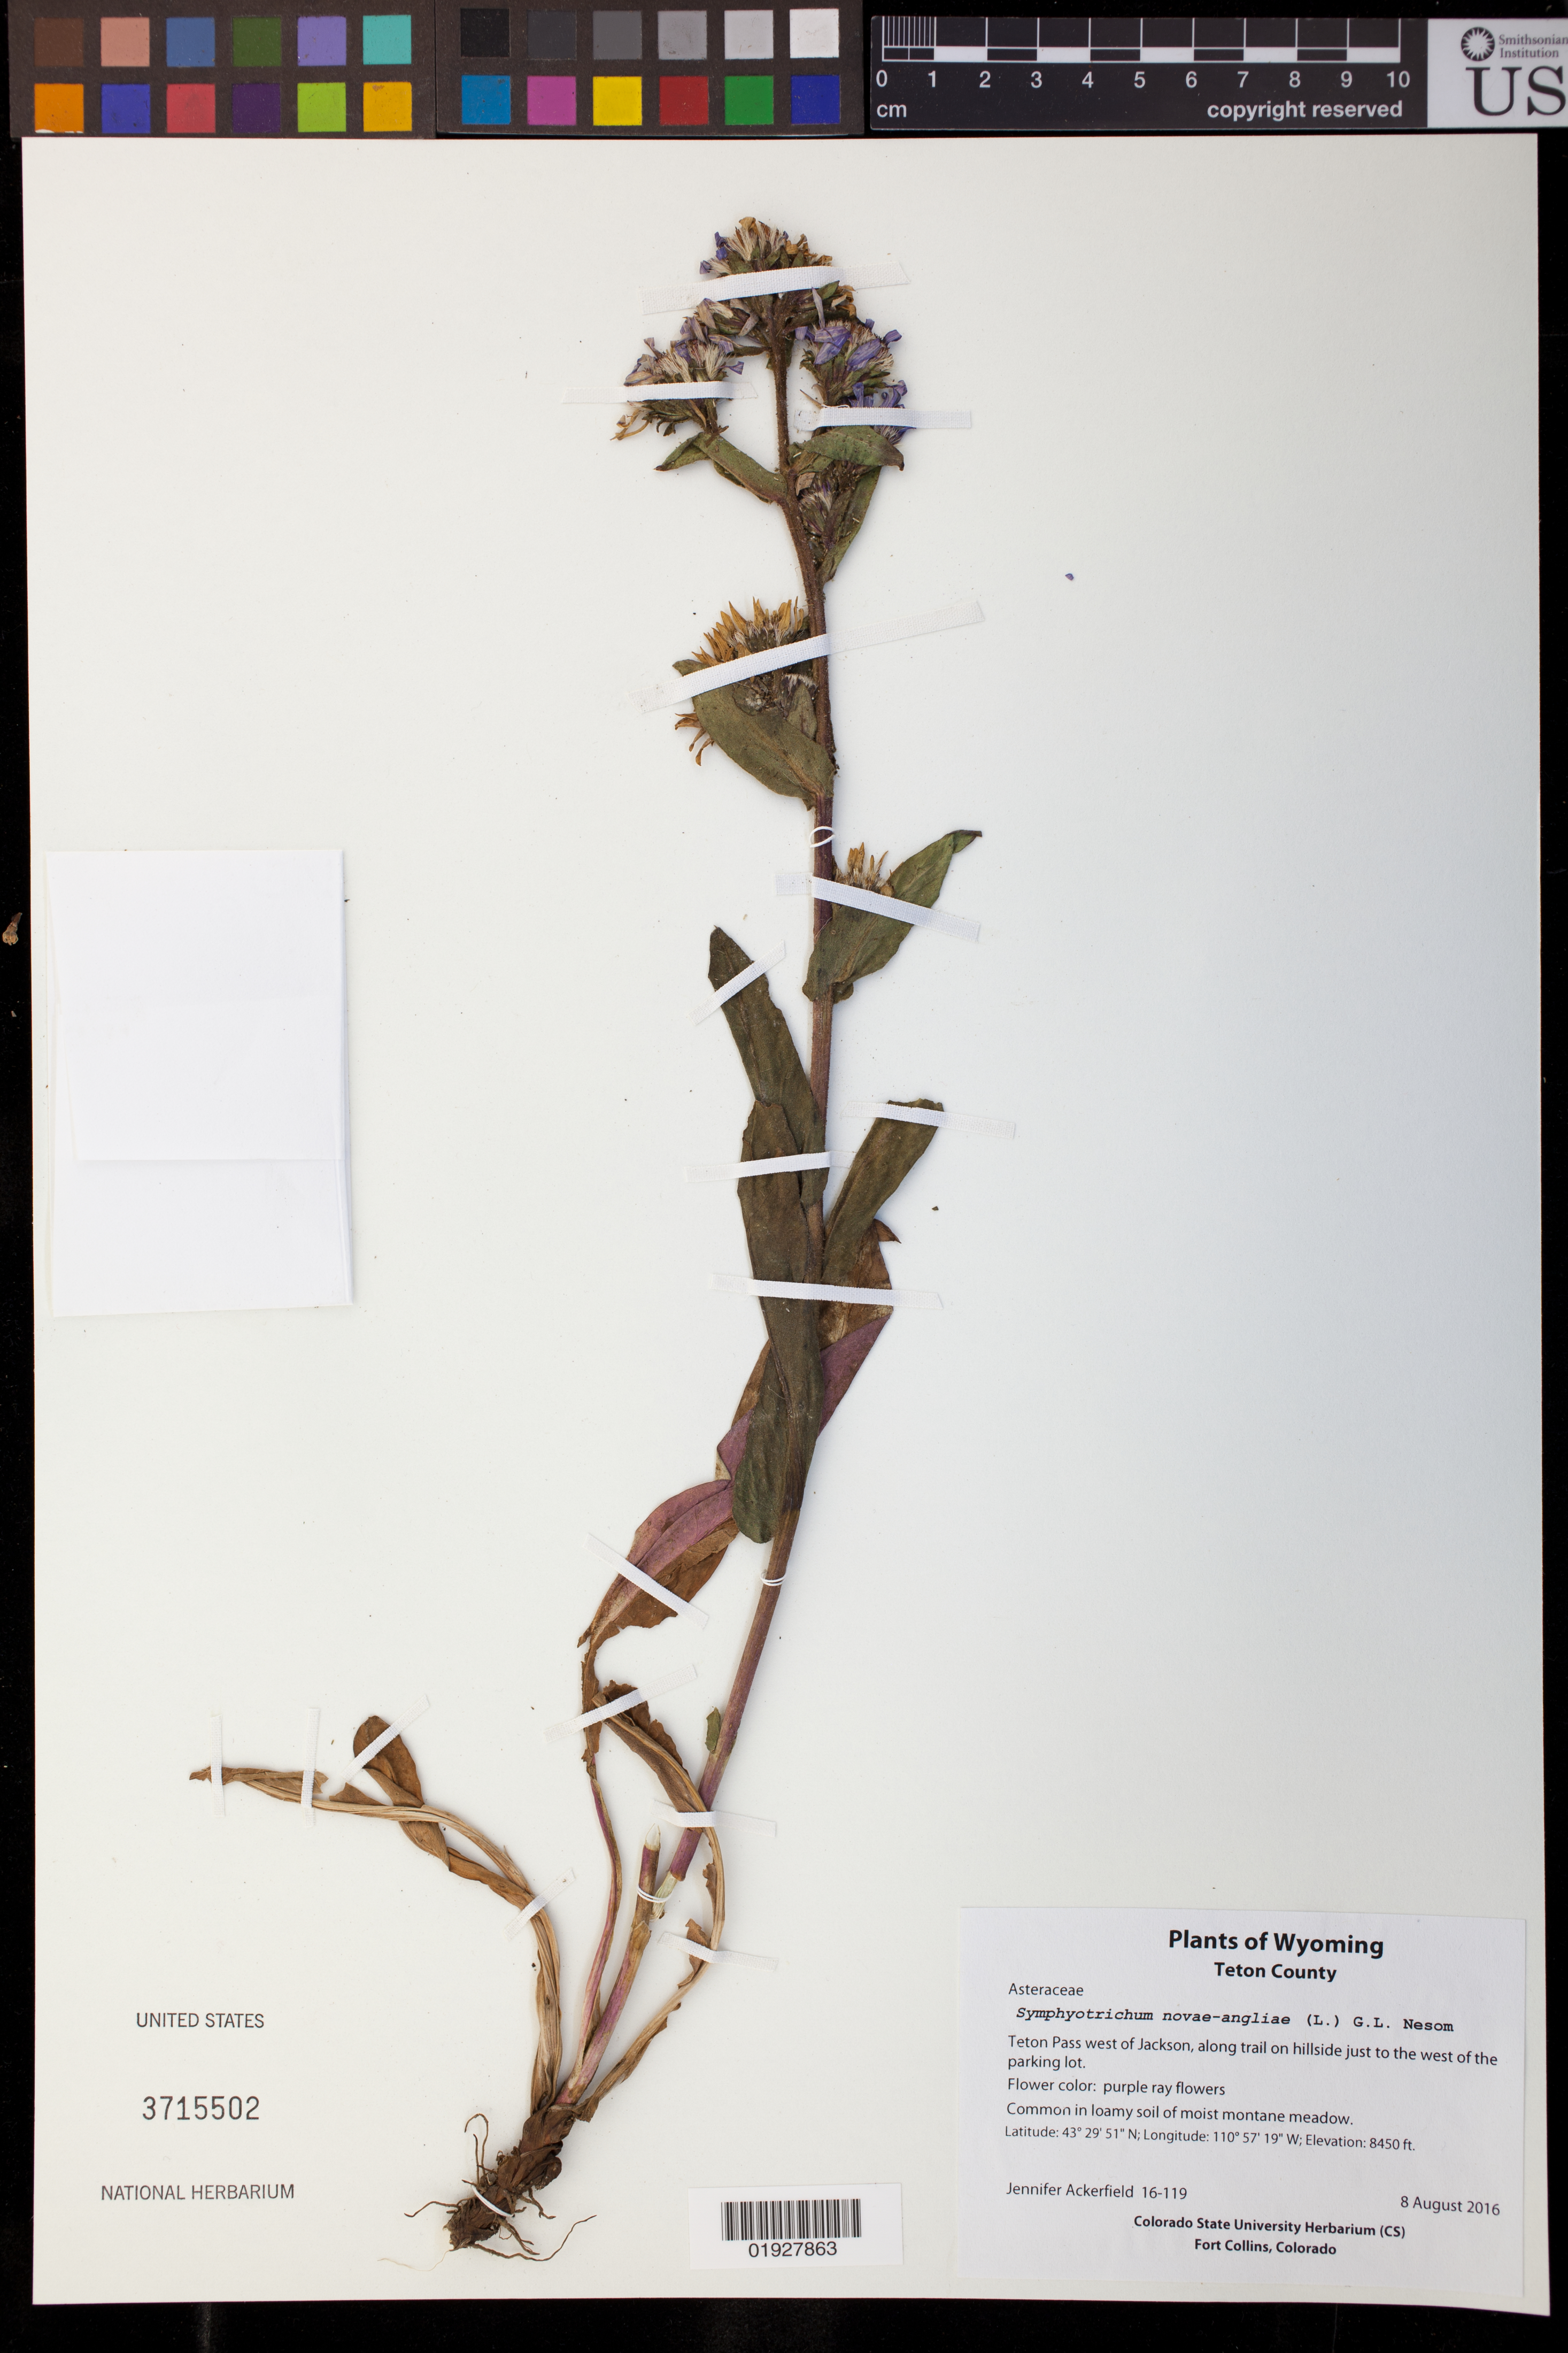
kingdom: Plantae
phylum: Tracheophyta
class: Magnoliopsida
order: Asterales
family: Asteraceae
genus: Symphyotrichum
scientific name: Symphyotrichum novae-angliae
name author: (L.) G.L. Nesom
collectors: J. Ackerfield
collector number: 16-119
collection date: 2016-08-08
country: United States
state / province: Colorado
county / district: Teton Co.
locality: Teton Pass W of Jackson, along trail on hillside just to the W of the parking lot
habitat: Common in loamy soil of moist montaine meadow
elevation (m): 2576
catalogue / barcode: US 3715502